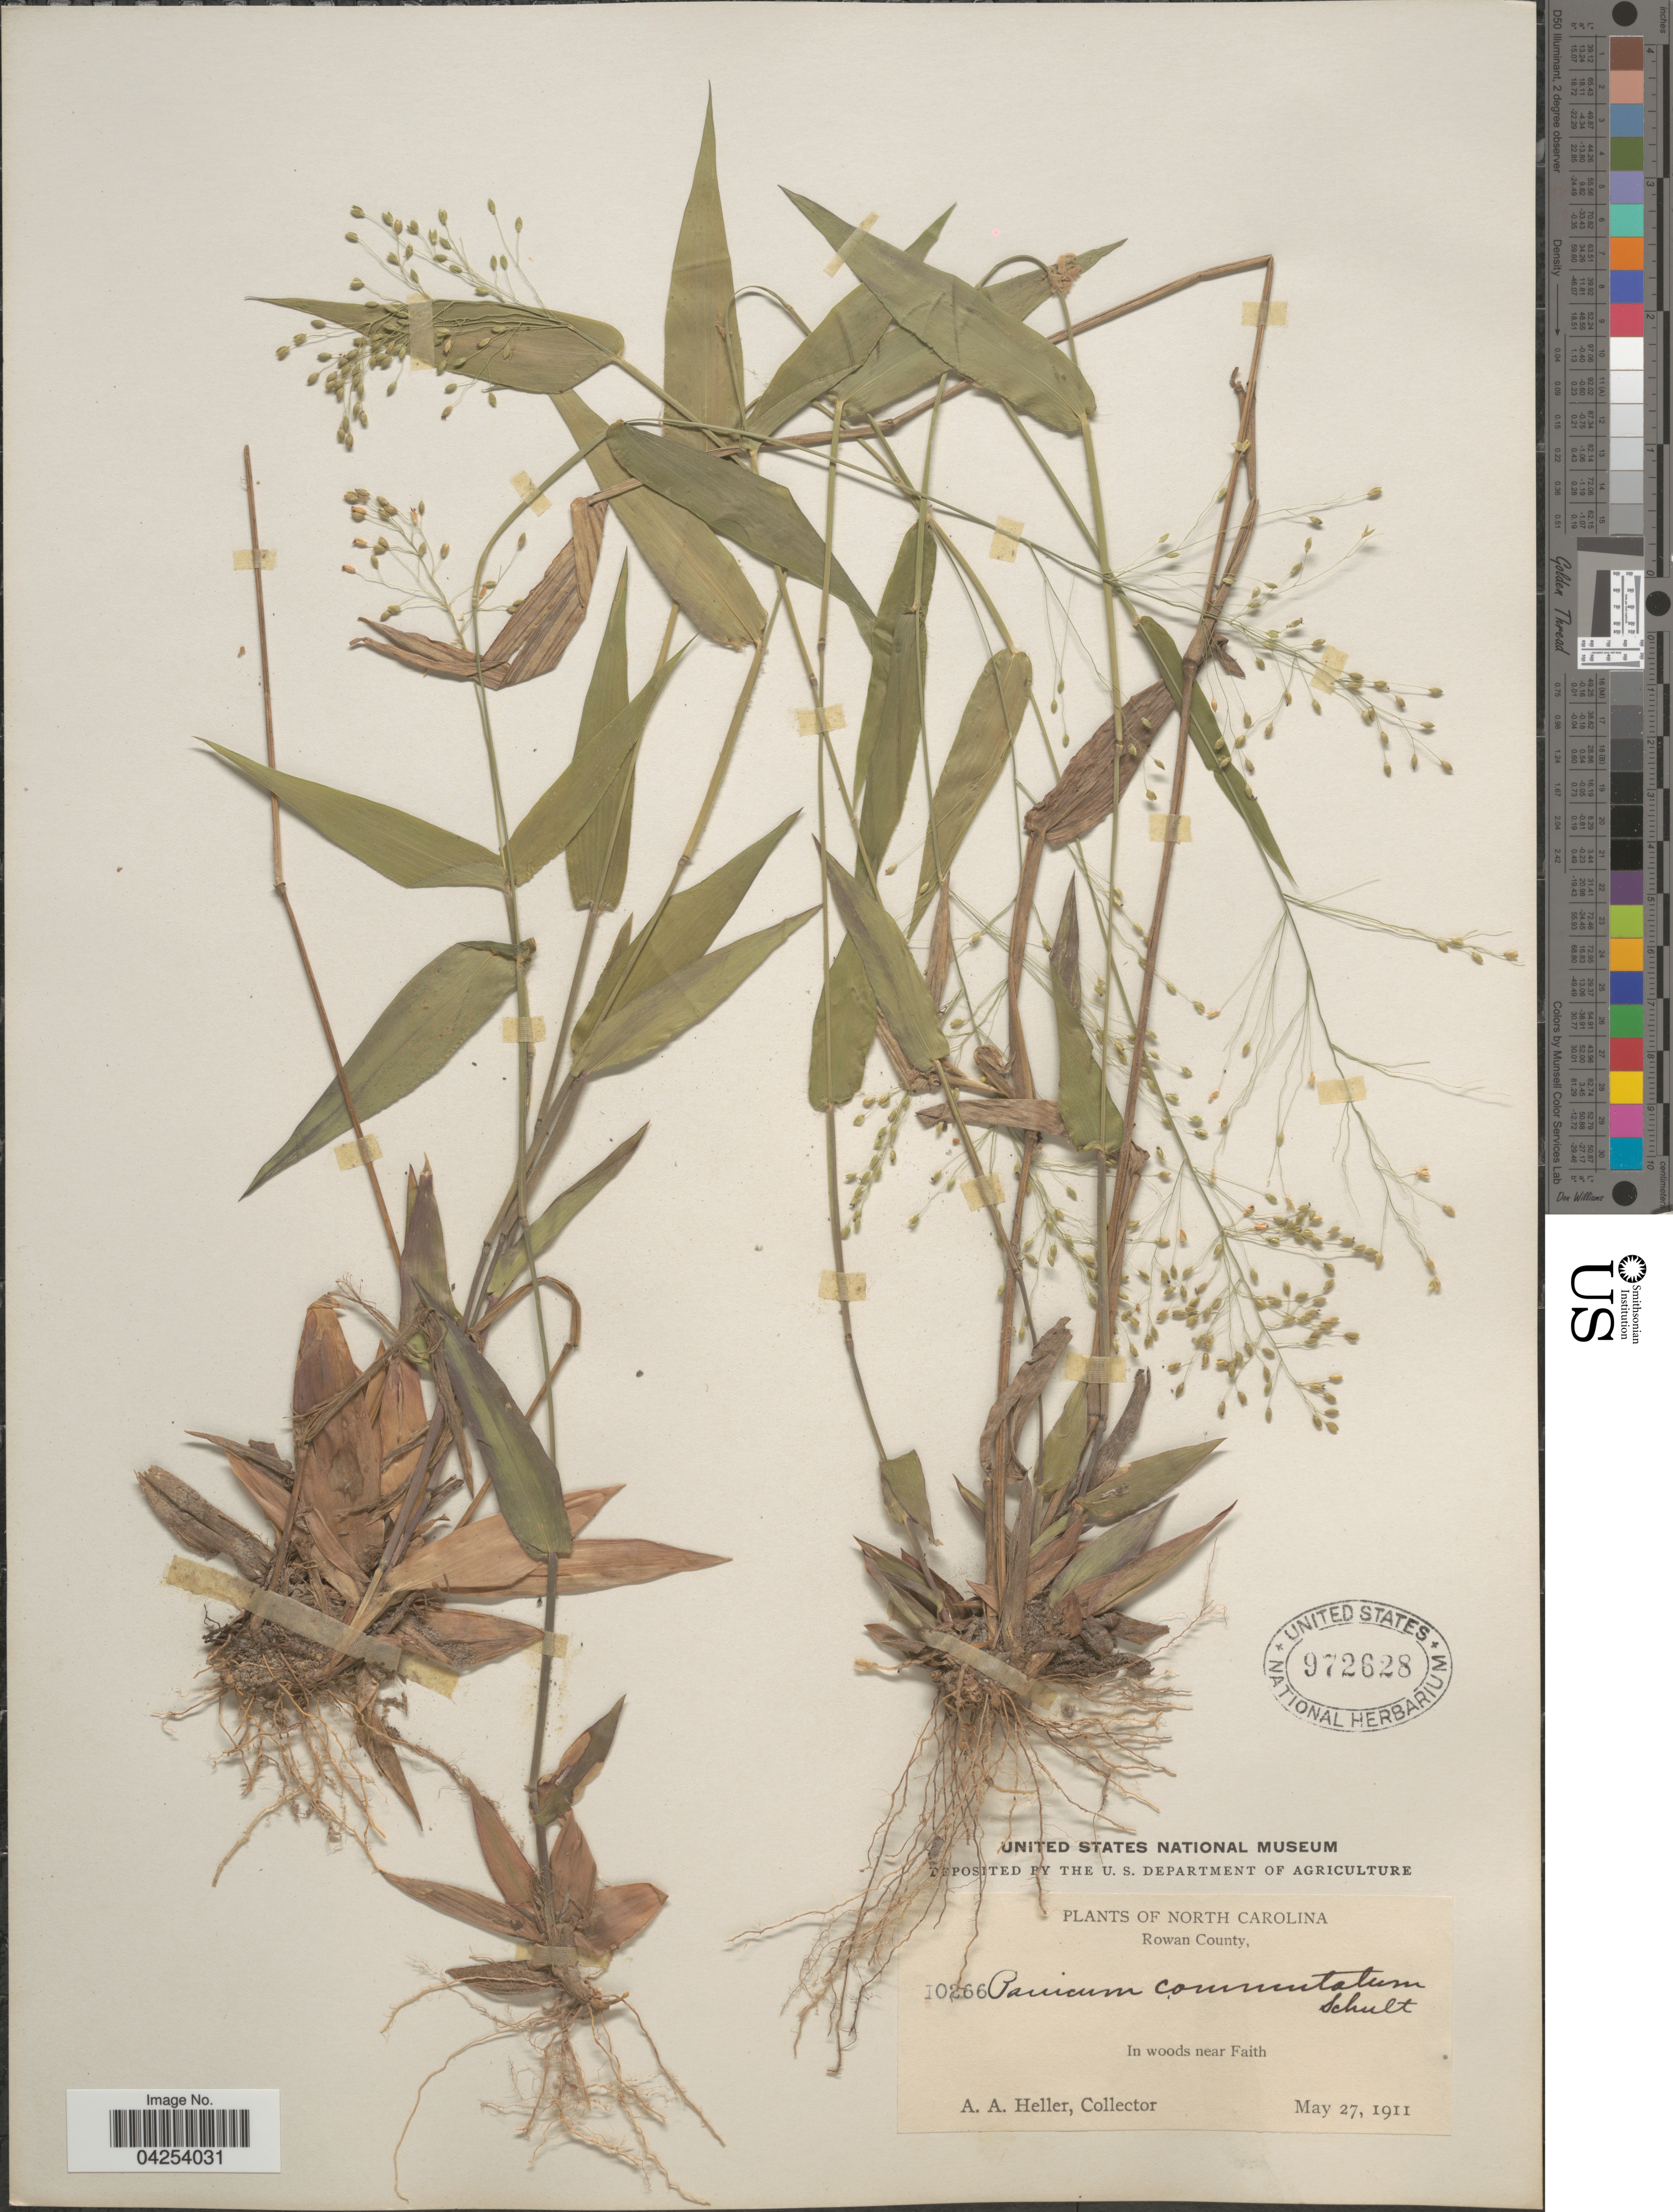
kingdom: Plantae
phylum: Tracheophyta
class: Liliopsida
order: Poales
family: Poaceae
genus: Dichanthelium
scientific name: Dichanthelium commutatum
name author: (Schult.) Gould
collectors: A. A. Heller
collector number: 10266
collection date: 1911-05-27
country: United States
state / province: North Carolina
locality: Rowan County. In woods near Faith.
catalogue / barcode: US 972628